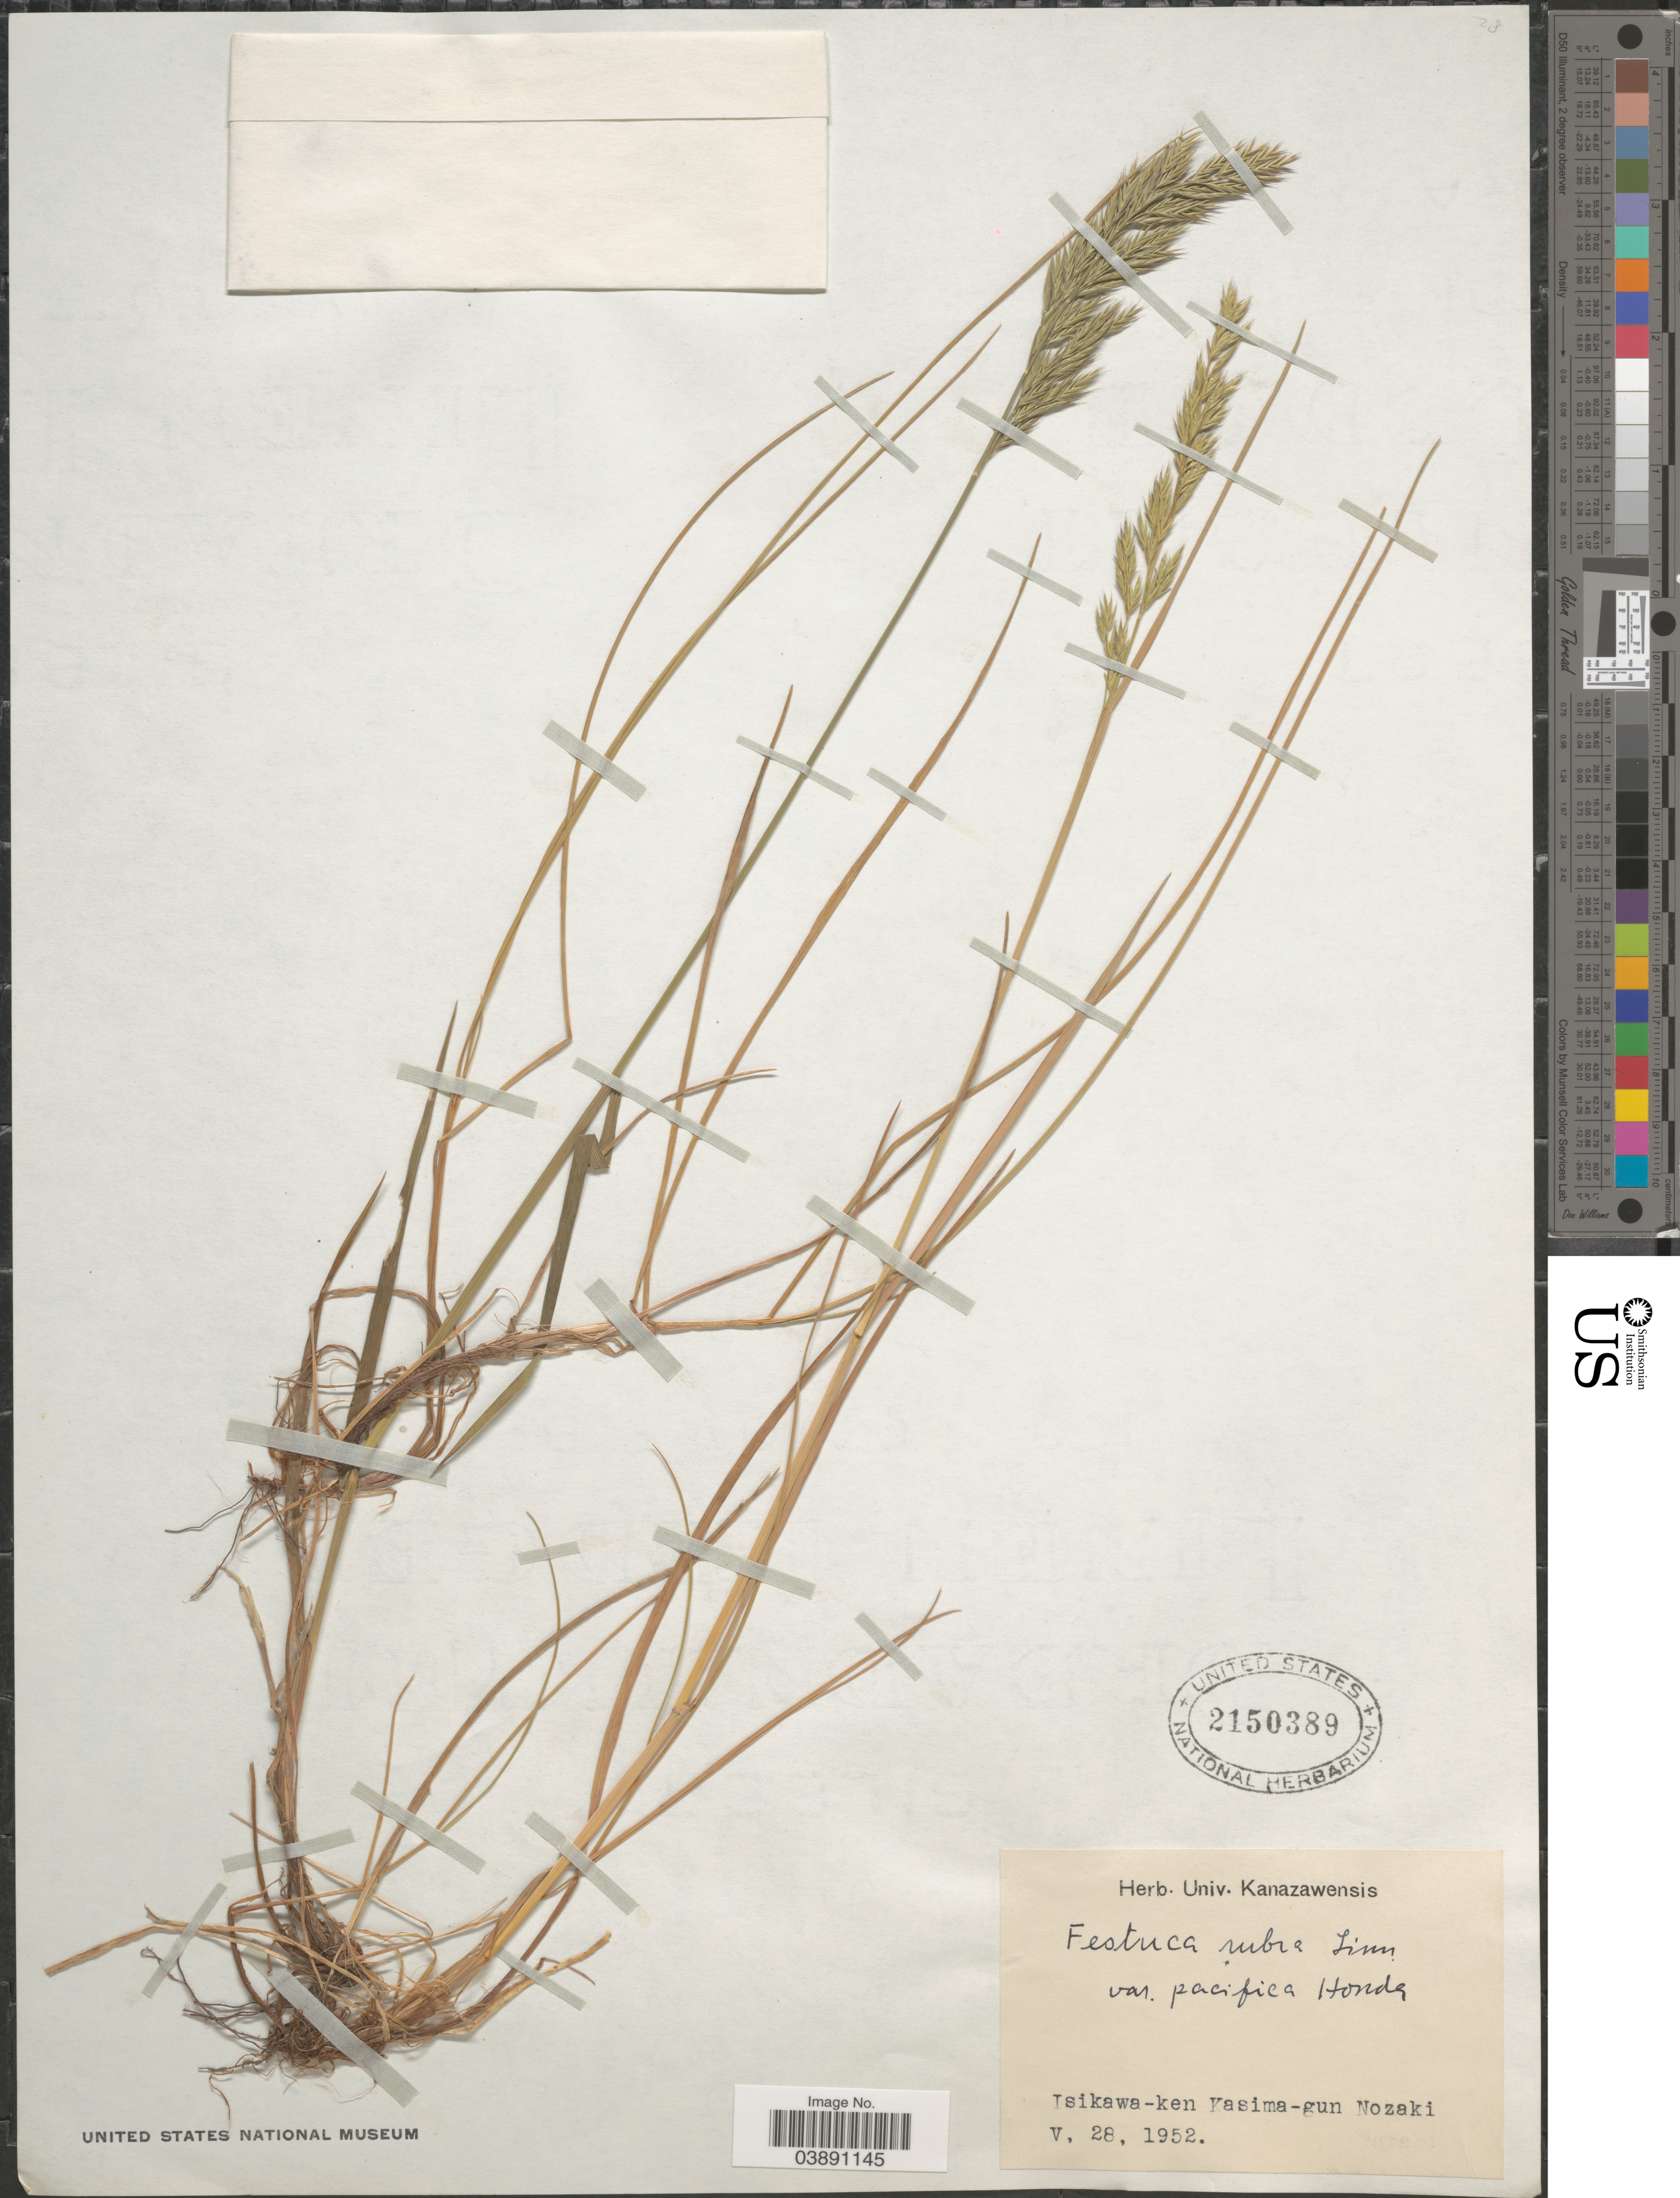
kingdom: Plantae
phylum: Tracheophyta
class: Liliopsida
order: Poales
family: Poaceae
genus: Festuca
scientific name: Festuca rubra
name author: L.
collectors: Ex Herb. Univ. Kanazawensis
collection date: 1952-05-28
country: Japan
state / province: Isikawa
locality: Isikawa-ken Kasima-gun Nozaki.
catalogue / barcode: US 2150389